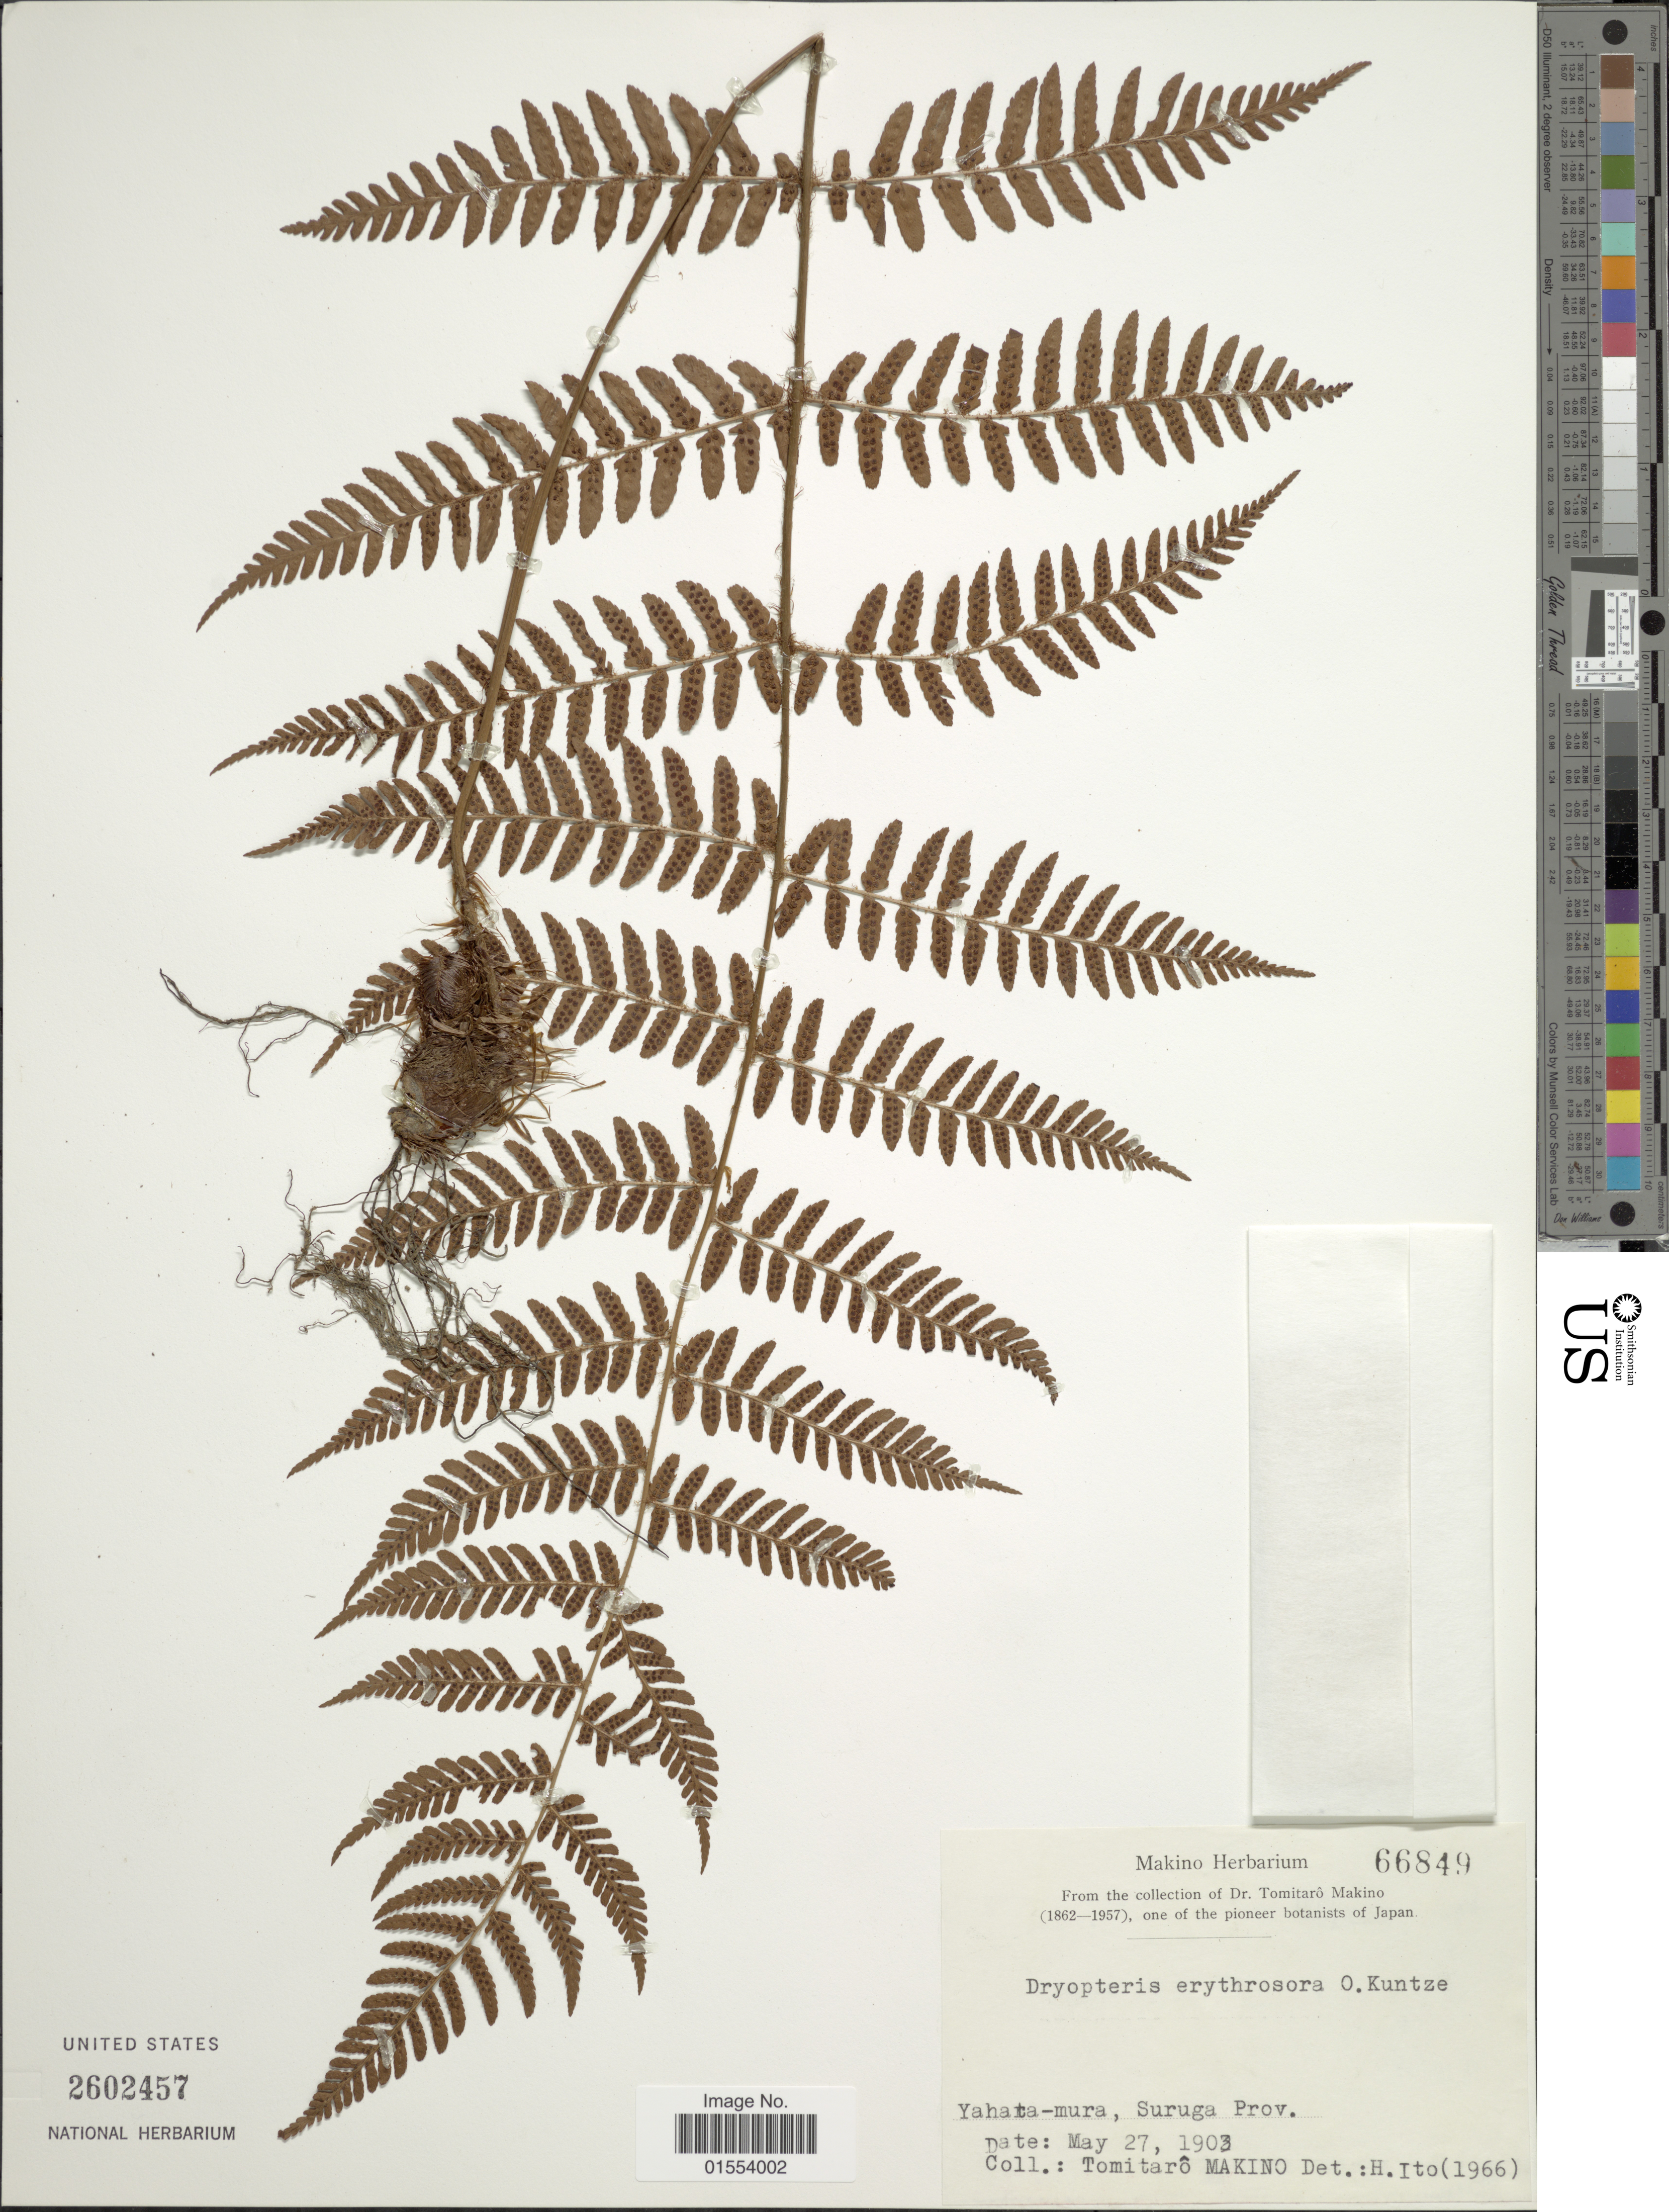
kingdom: Plantae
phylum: Tracheophyta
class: Polypodiopsida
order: Polypodiales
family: Dryopteridaceae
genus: Dryopteris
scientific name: Dryopteris erythrosora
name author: (D.C. Eaton) Kuntze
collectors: T. Makino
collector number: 66849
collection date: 1903-05-27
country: Japan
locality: Yahta-mura, Suruga Prov.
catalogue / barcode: US 2602457